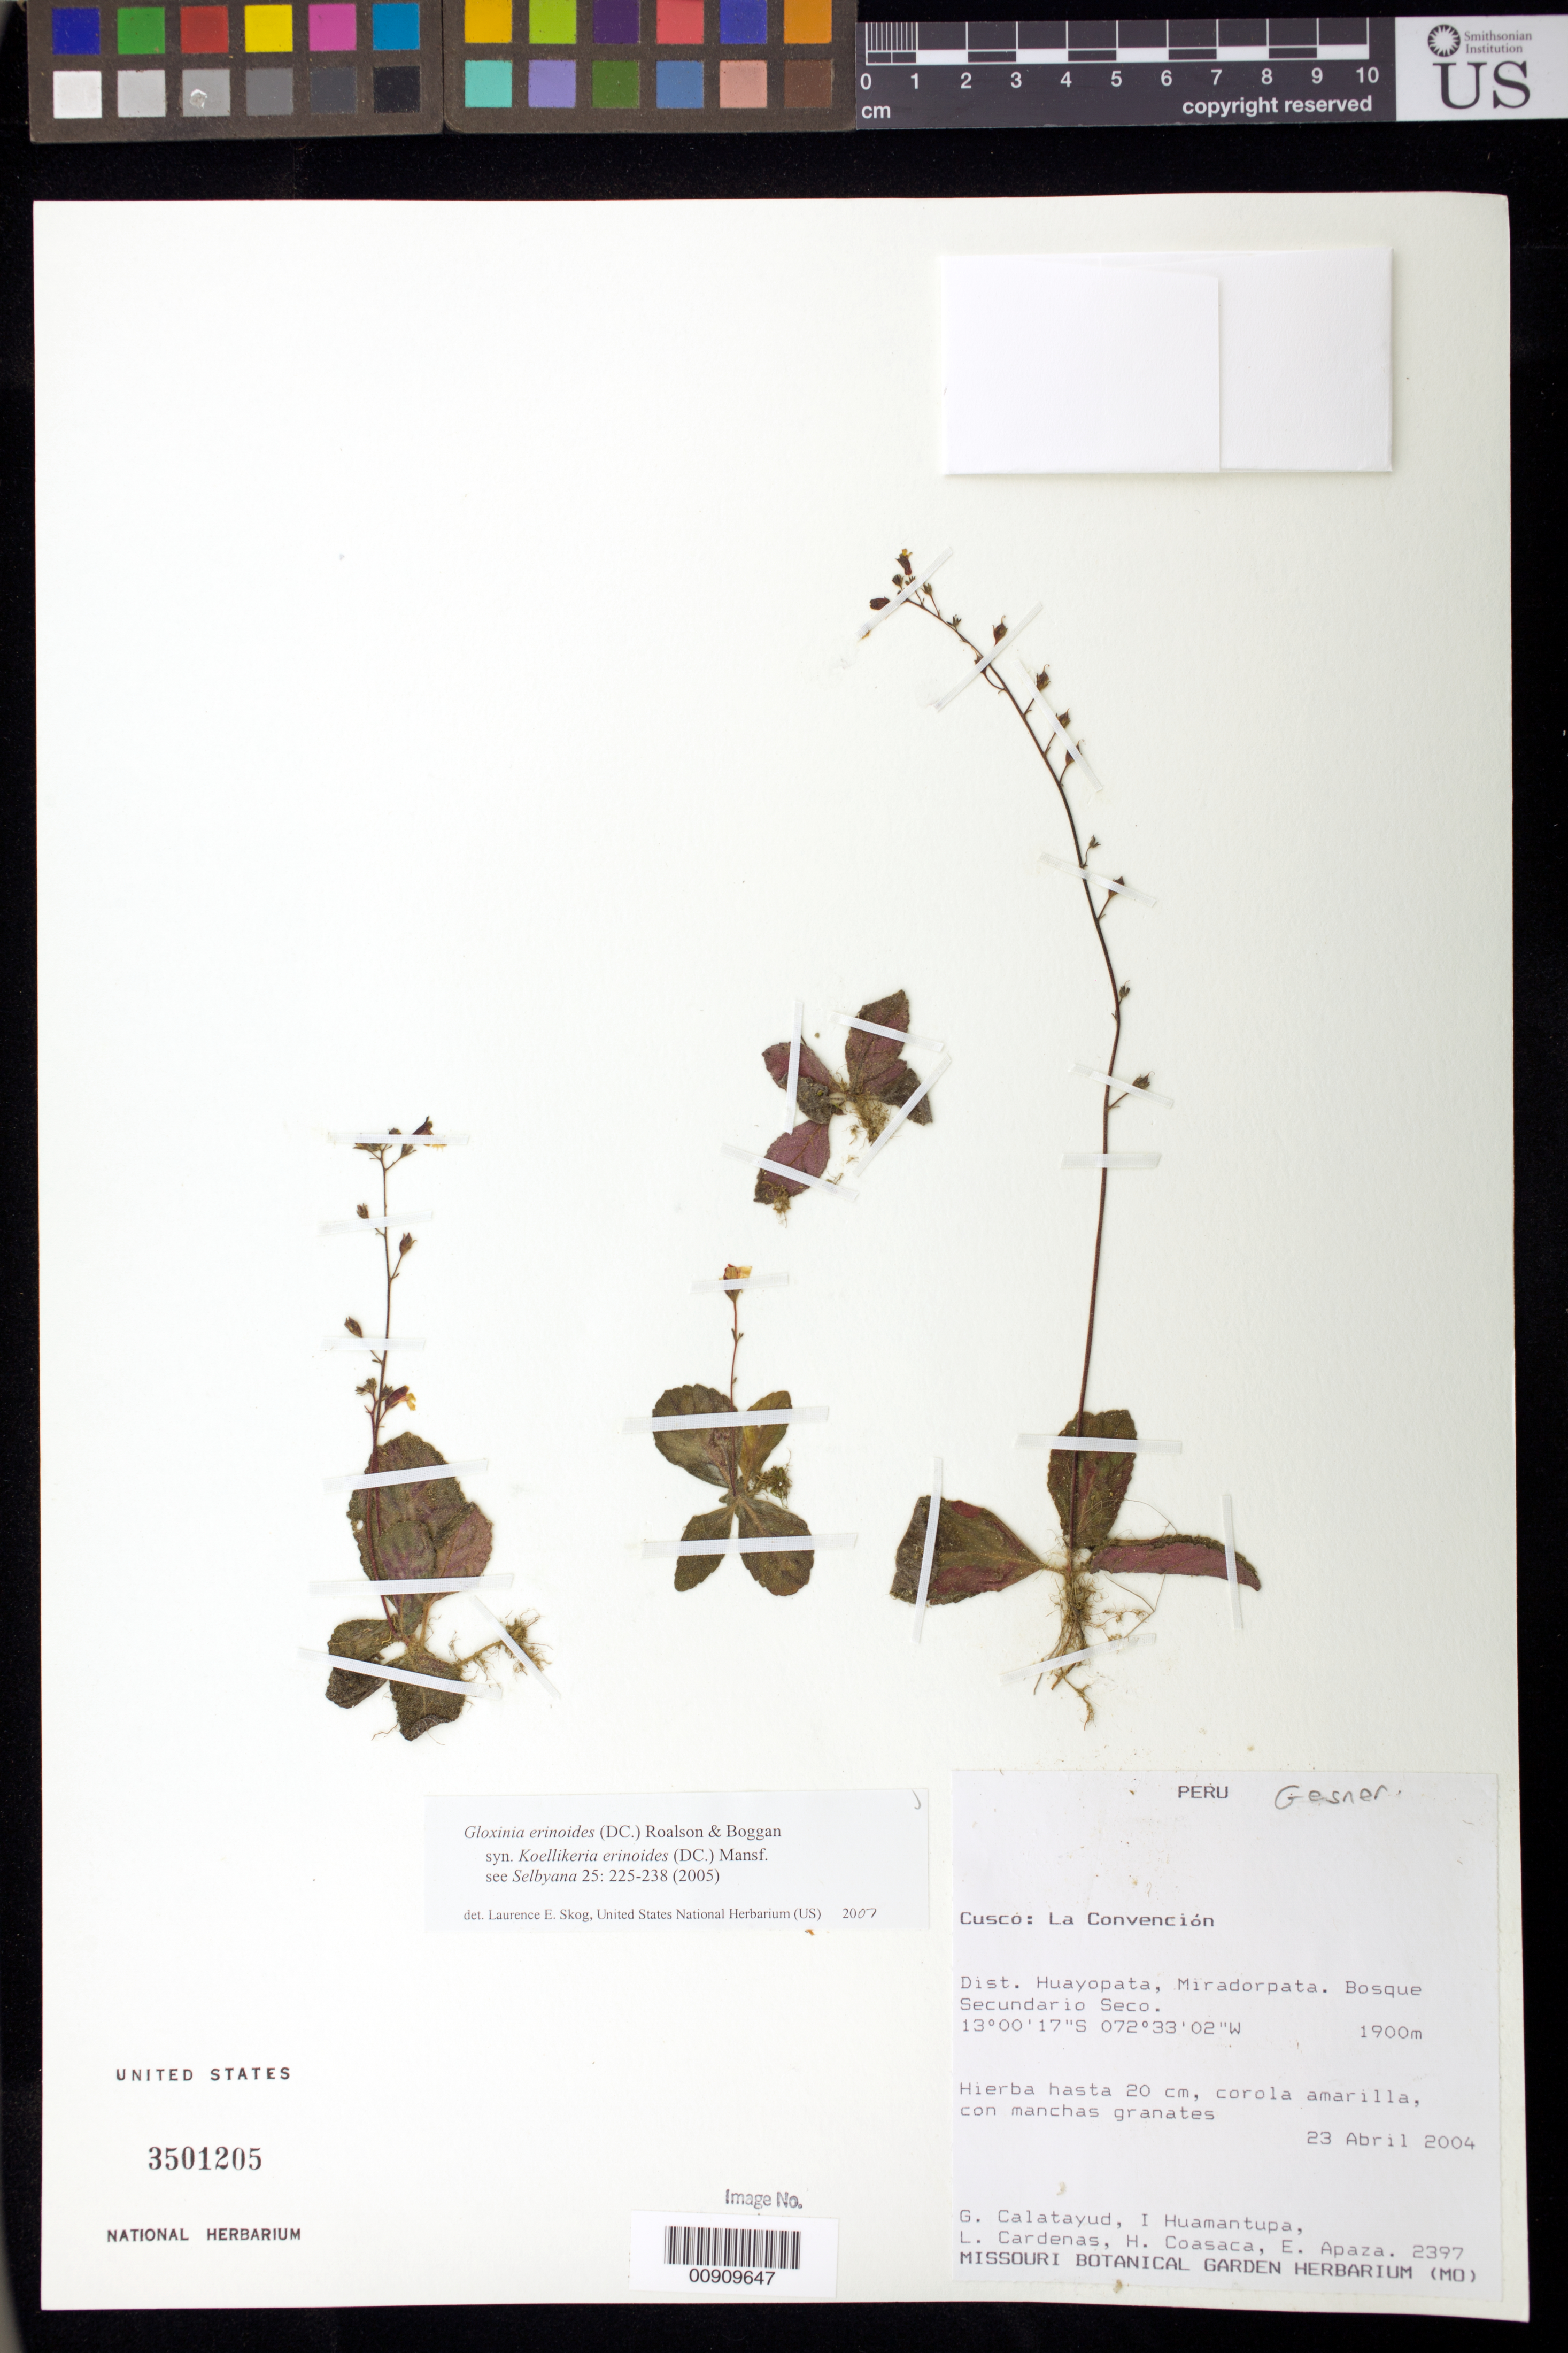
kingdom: Plantae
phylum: Tracheophyta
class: Magnoliopsida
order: Lamiales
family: Gesneriaceae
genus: Gloxinia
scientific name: Gloxinia erinoides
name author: (DC.) Roalson & Boggan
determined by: Skog, Laurence E.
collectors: G. Calatayud & et al.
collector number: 2397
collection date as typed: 23 Apr 2004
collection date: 2004-04-23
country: Peru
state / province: Cusco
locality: Cusco: La Convención. Dist. Huayopata, Miradorpata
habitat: Bosque secundario seco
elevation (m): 1900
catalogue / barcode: US 3501205